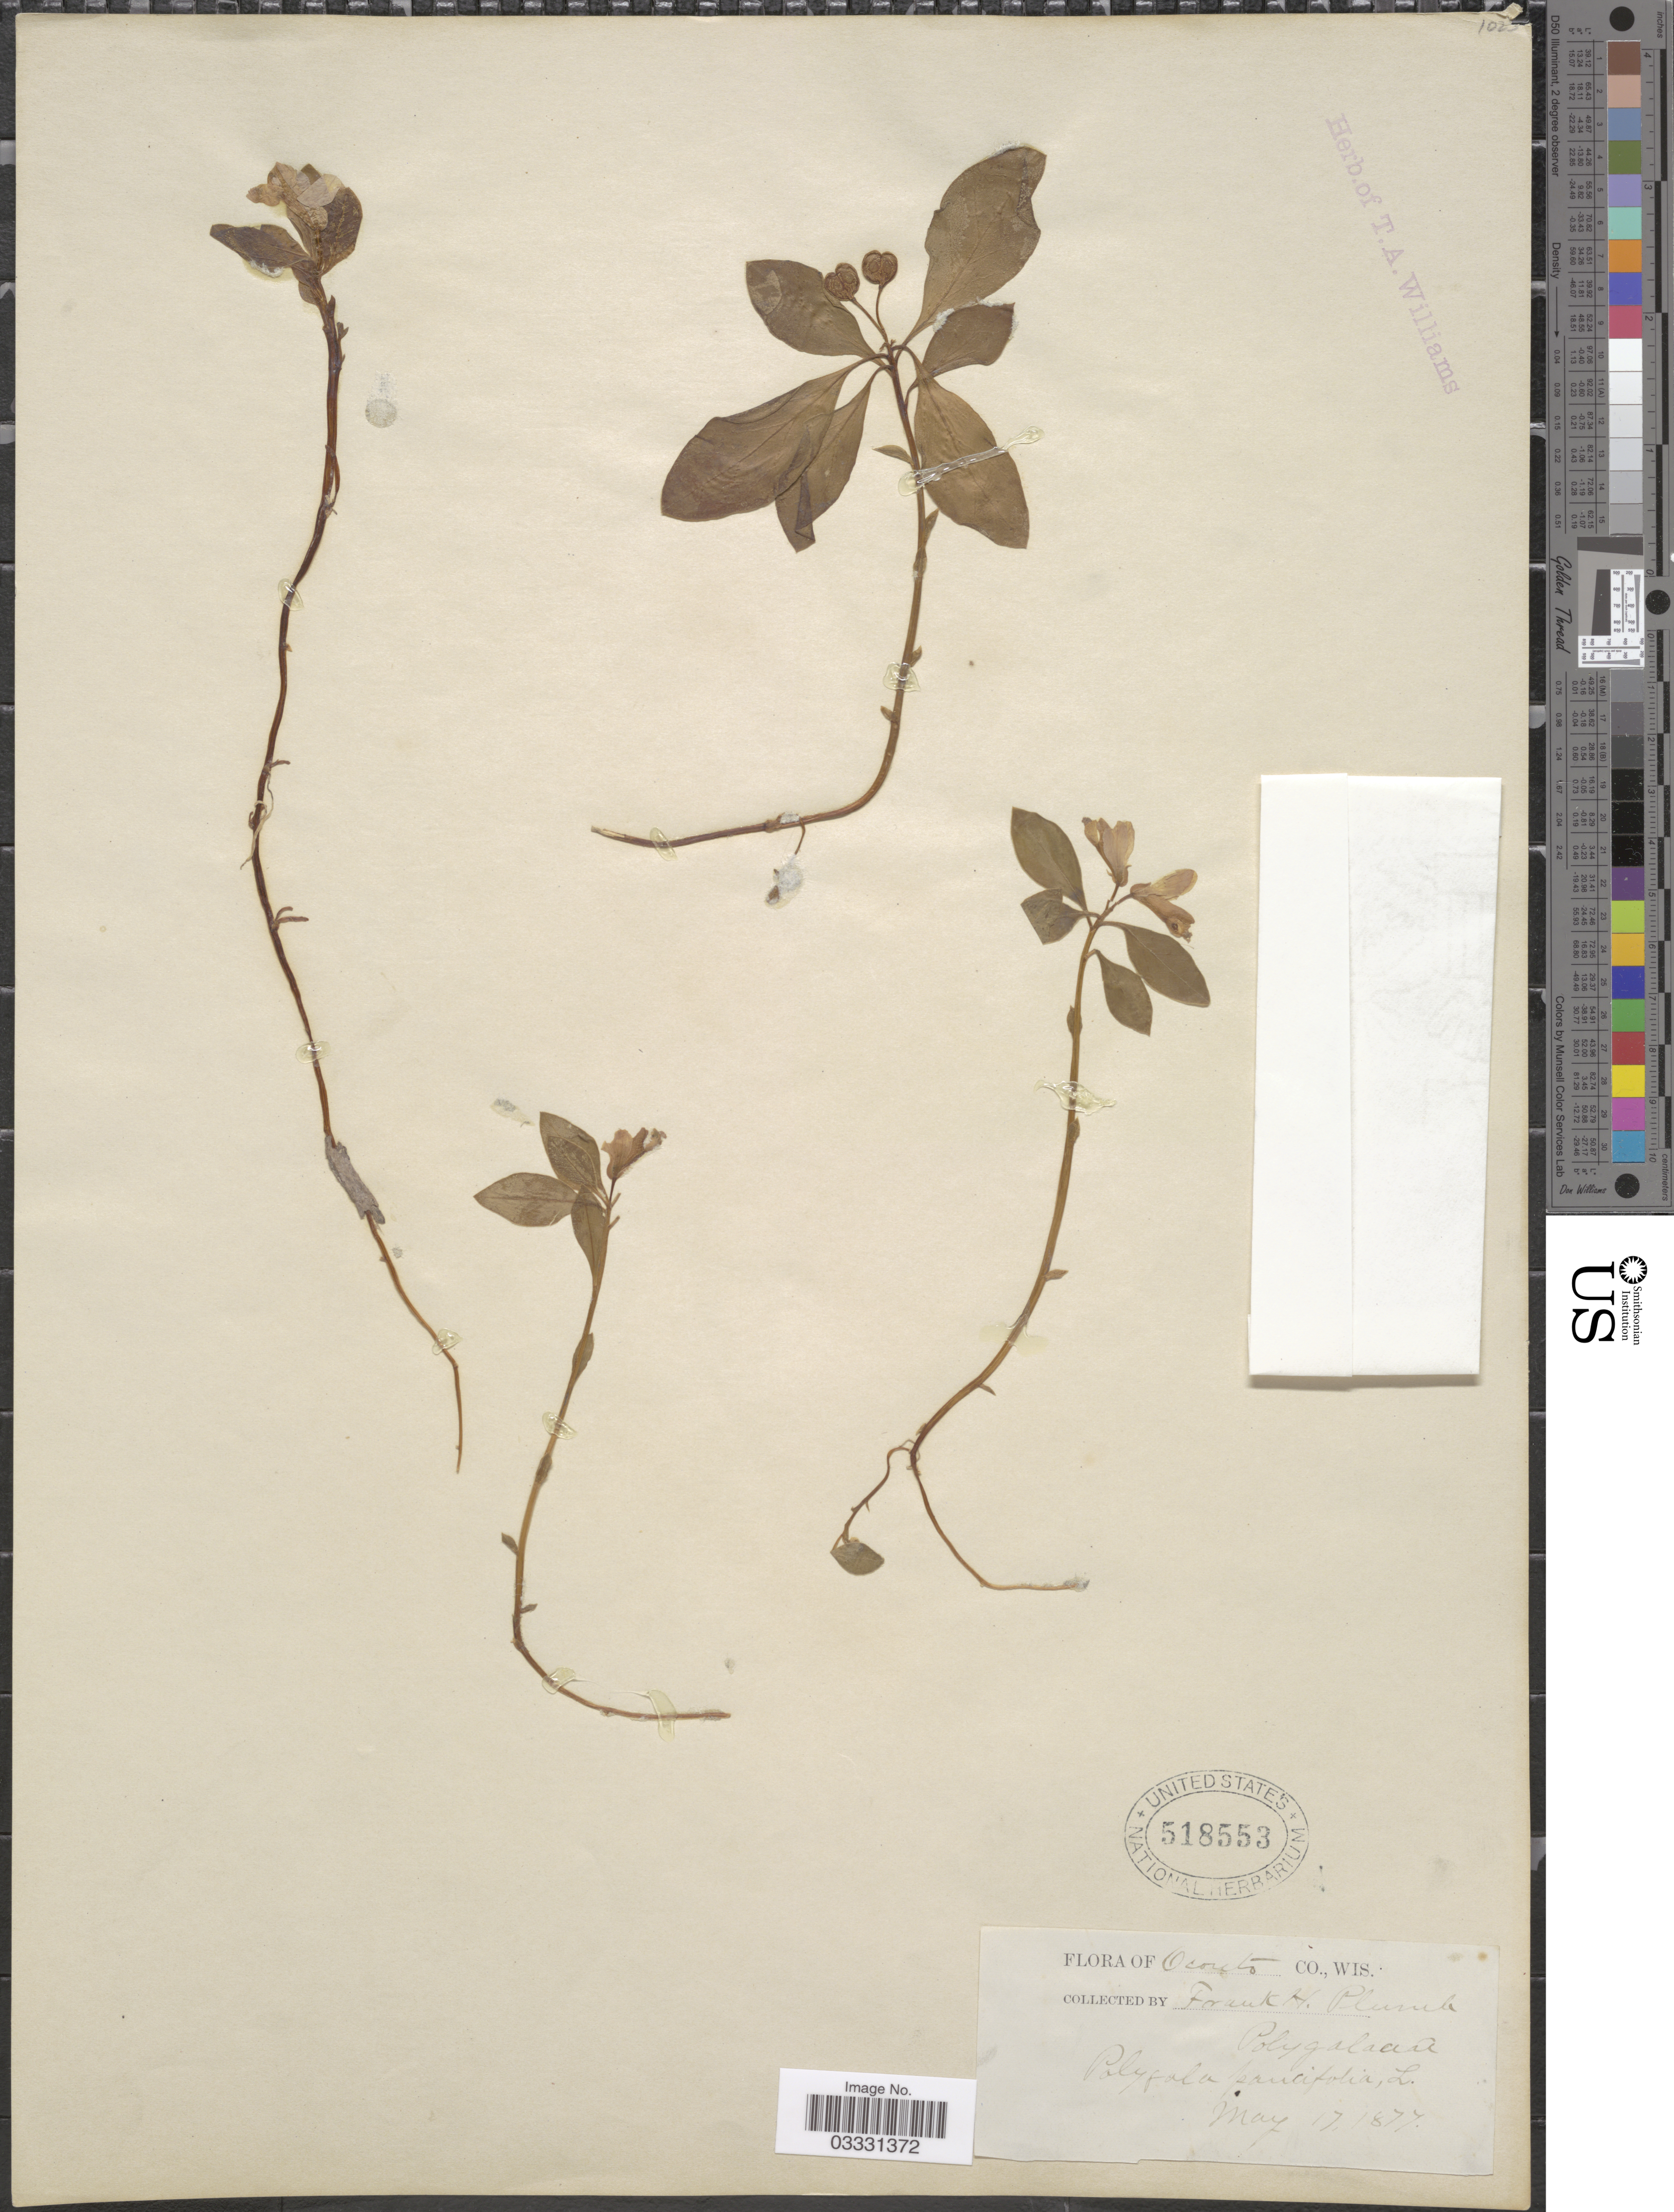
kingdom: Plantae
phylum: Tracheophyta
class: Magnoliopsida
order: Fabales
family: Polygalaceae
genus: Polygaloides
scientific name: Polygaloides paucifolia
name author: (Willd.) J.R. Abbott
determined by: Strong, Mark T., (BOT), Smithsonian Institution - National Museum of Natural History (UNITED STATES)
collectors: F. Plumb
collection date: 1877-05-17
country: United States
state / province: Wisconsin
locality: Oconto Co.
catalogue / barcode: US 518553